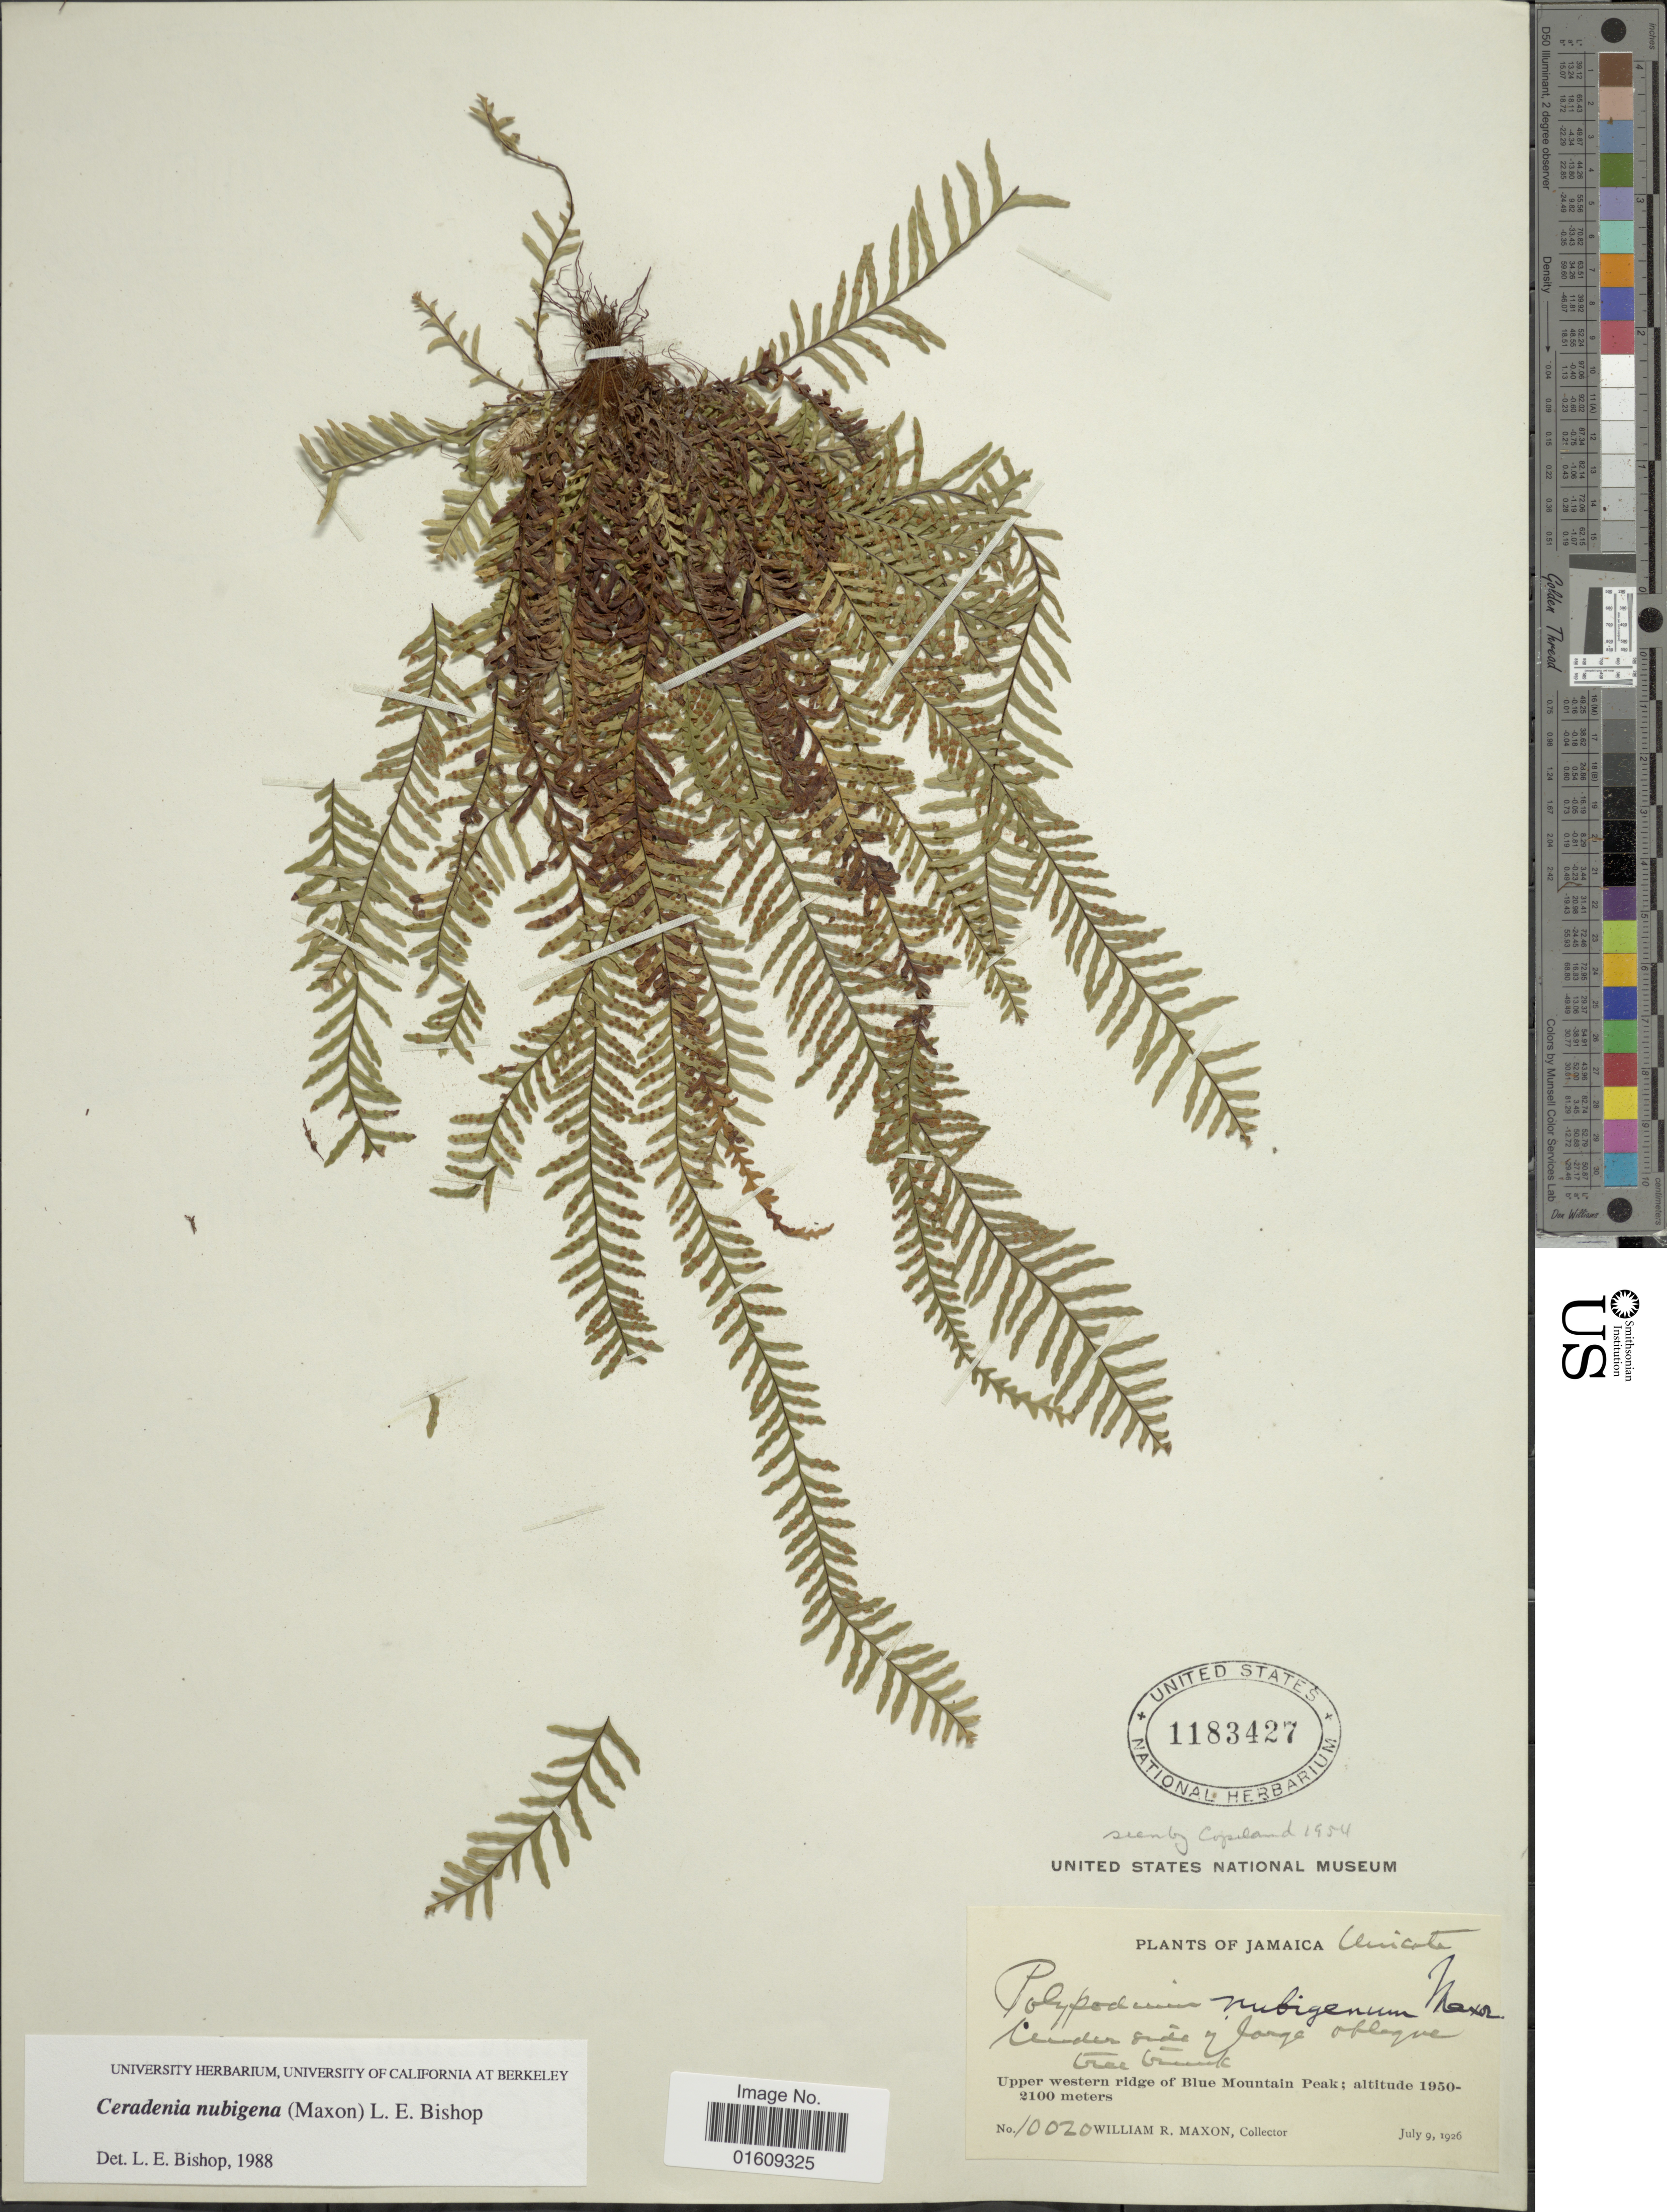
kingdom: Plantae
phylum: Tracheophyta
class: Polypodiopsida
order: Polypodiales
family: Polypodiaceae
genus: Ceradenia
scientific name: Ceradenia nubigena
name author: (Maxon) L.E. Bishop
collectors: W. R. Maxon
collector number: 10020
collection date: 1926-07-09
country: Jamaica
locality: Jamaica, upper western ridge of Blue Mountain Peak.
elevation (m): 1950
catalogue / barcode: US 1183427